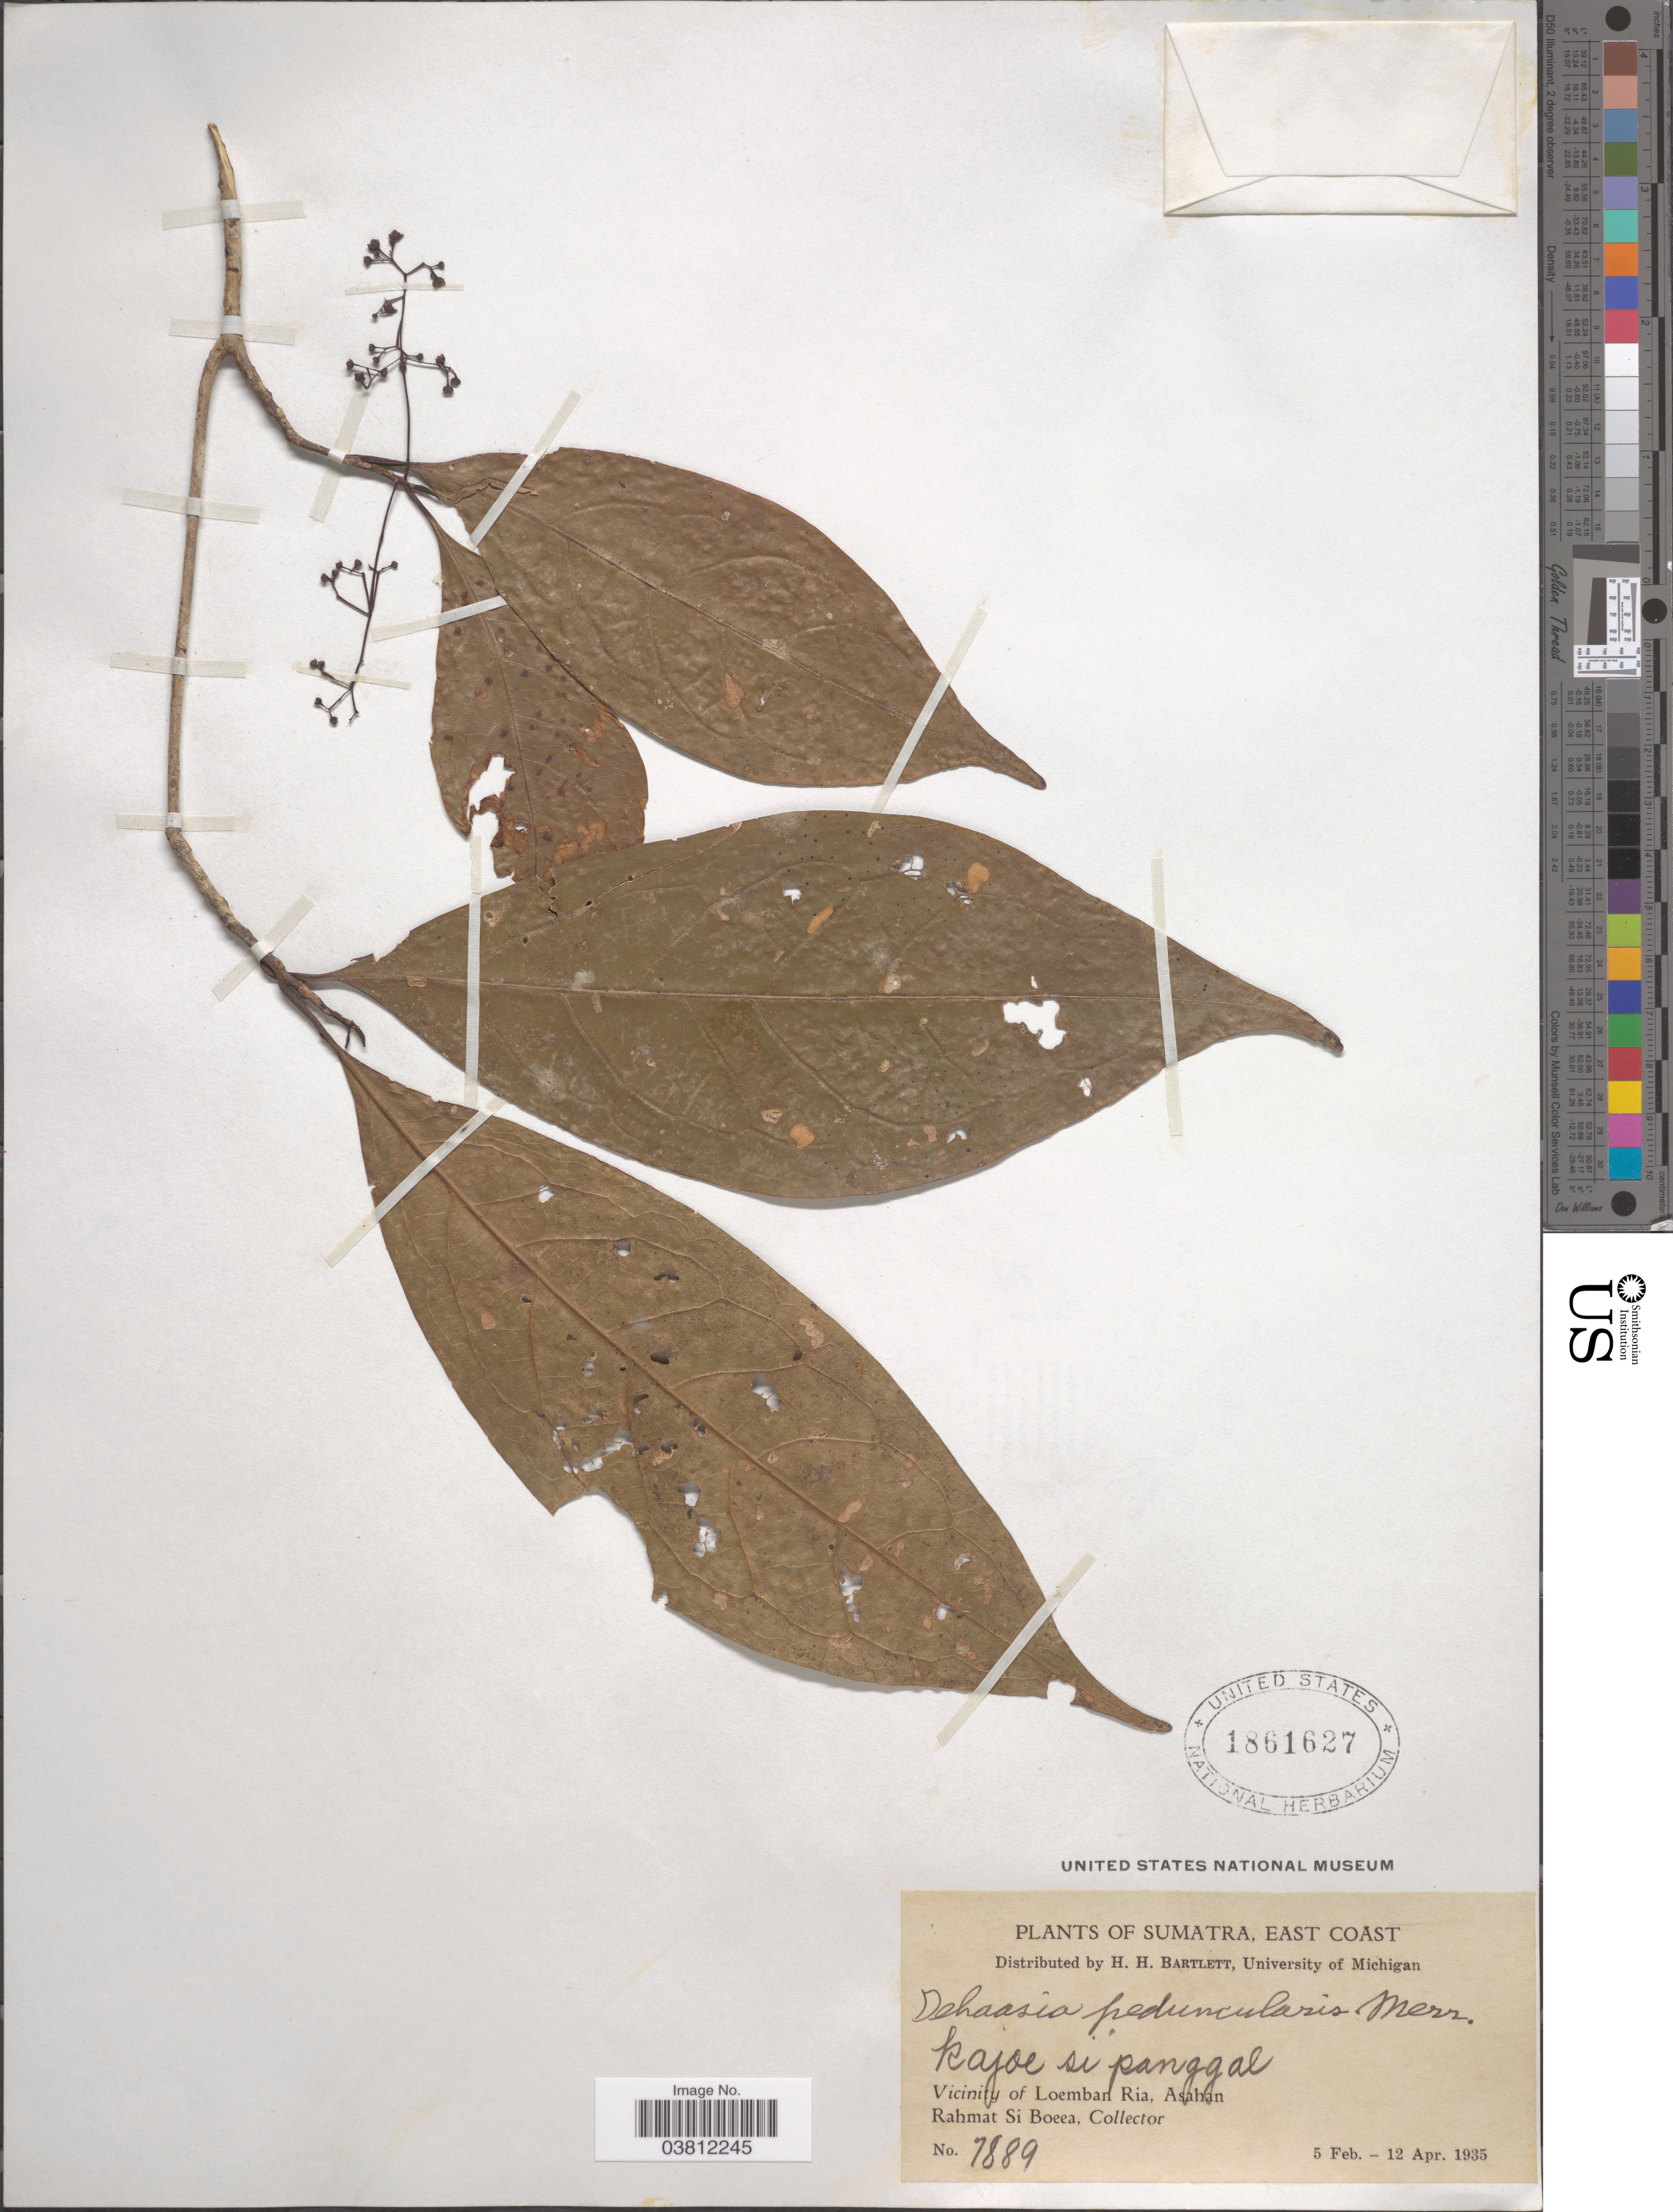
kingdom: Plantae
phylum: Tracheophyta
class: Magnoliopsida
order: Laurales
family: Lauraceae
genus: Dehaasia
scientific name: Dehaasia peduncularis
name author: Meisn.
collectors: Rahmat Si Boeea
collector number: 1889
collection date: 1935-02-05/1935-04-12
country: Indonesia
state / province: Sumatra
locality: East Coast. Vicinity of Loemban Ria, Asahan.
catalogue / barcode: US 1861627